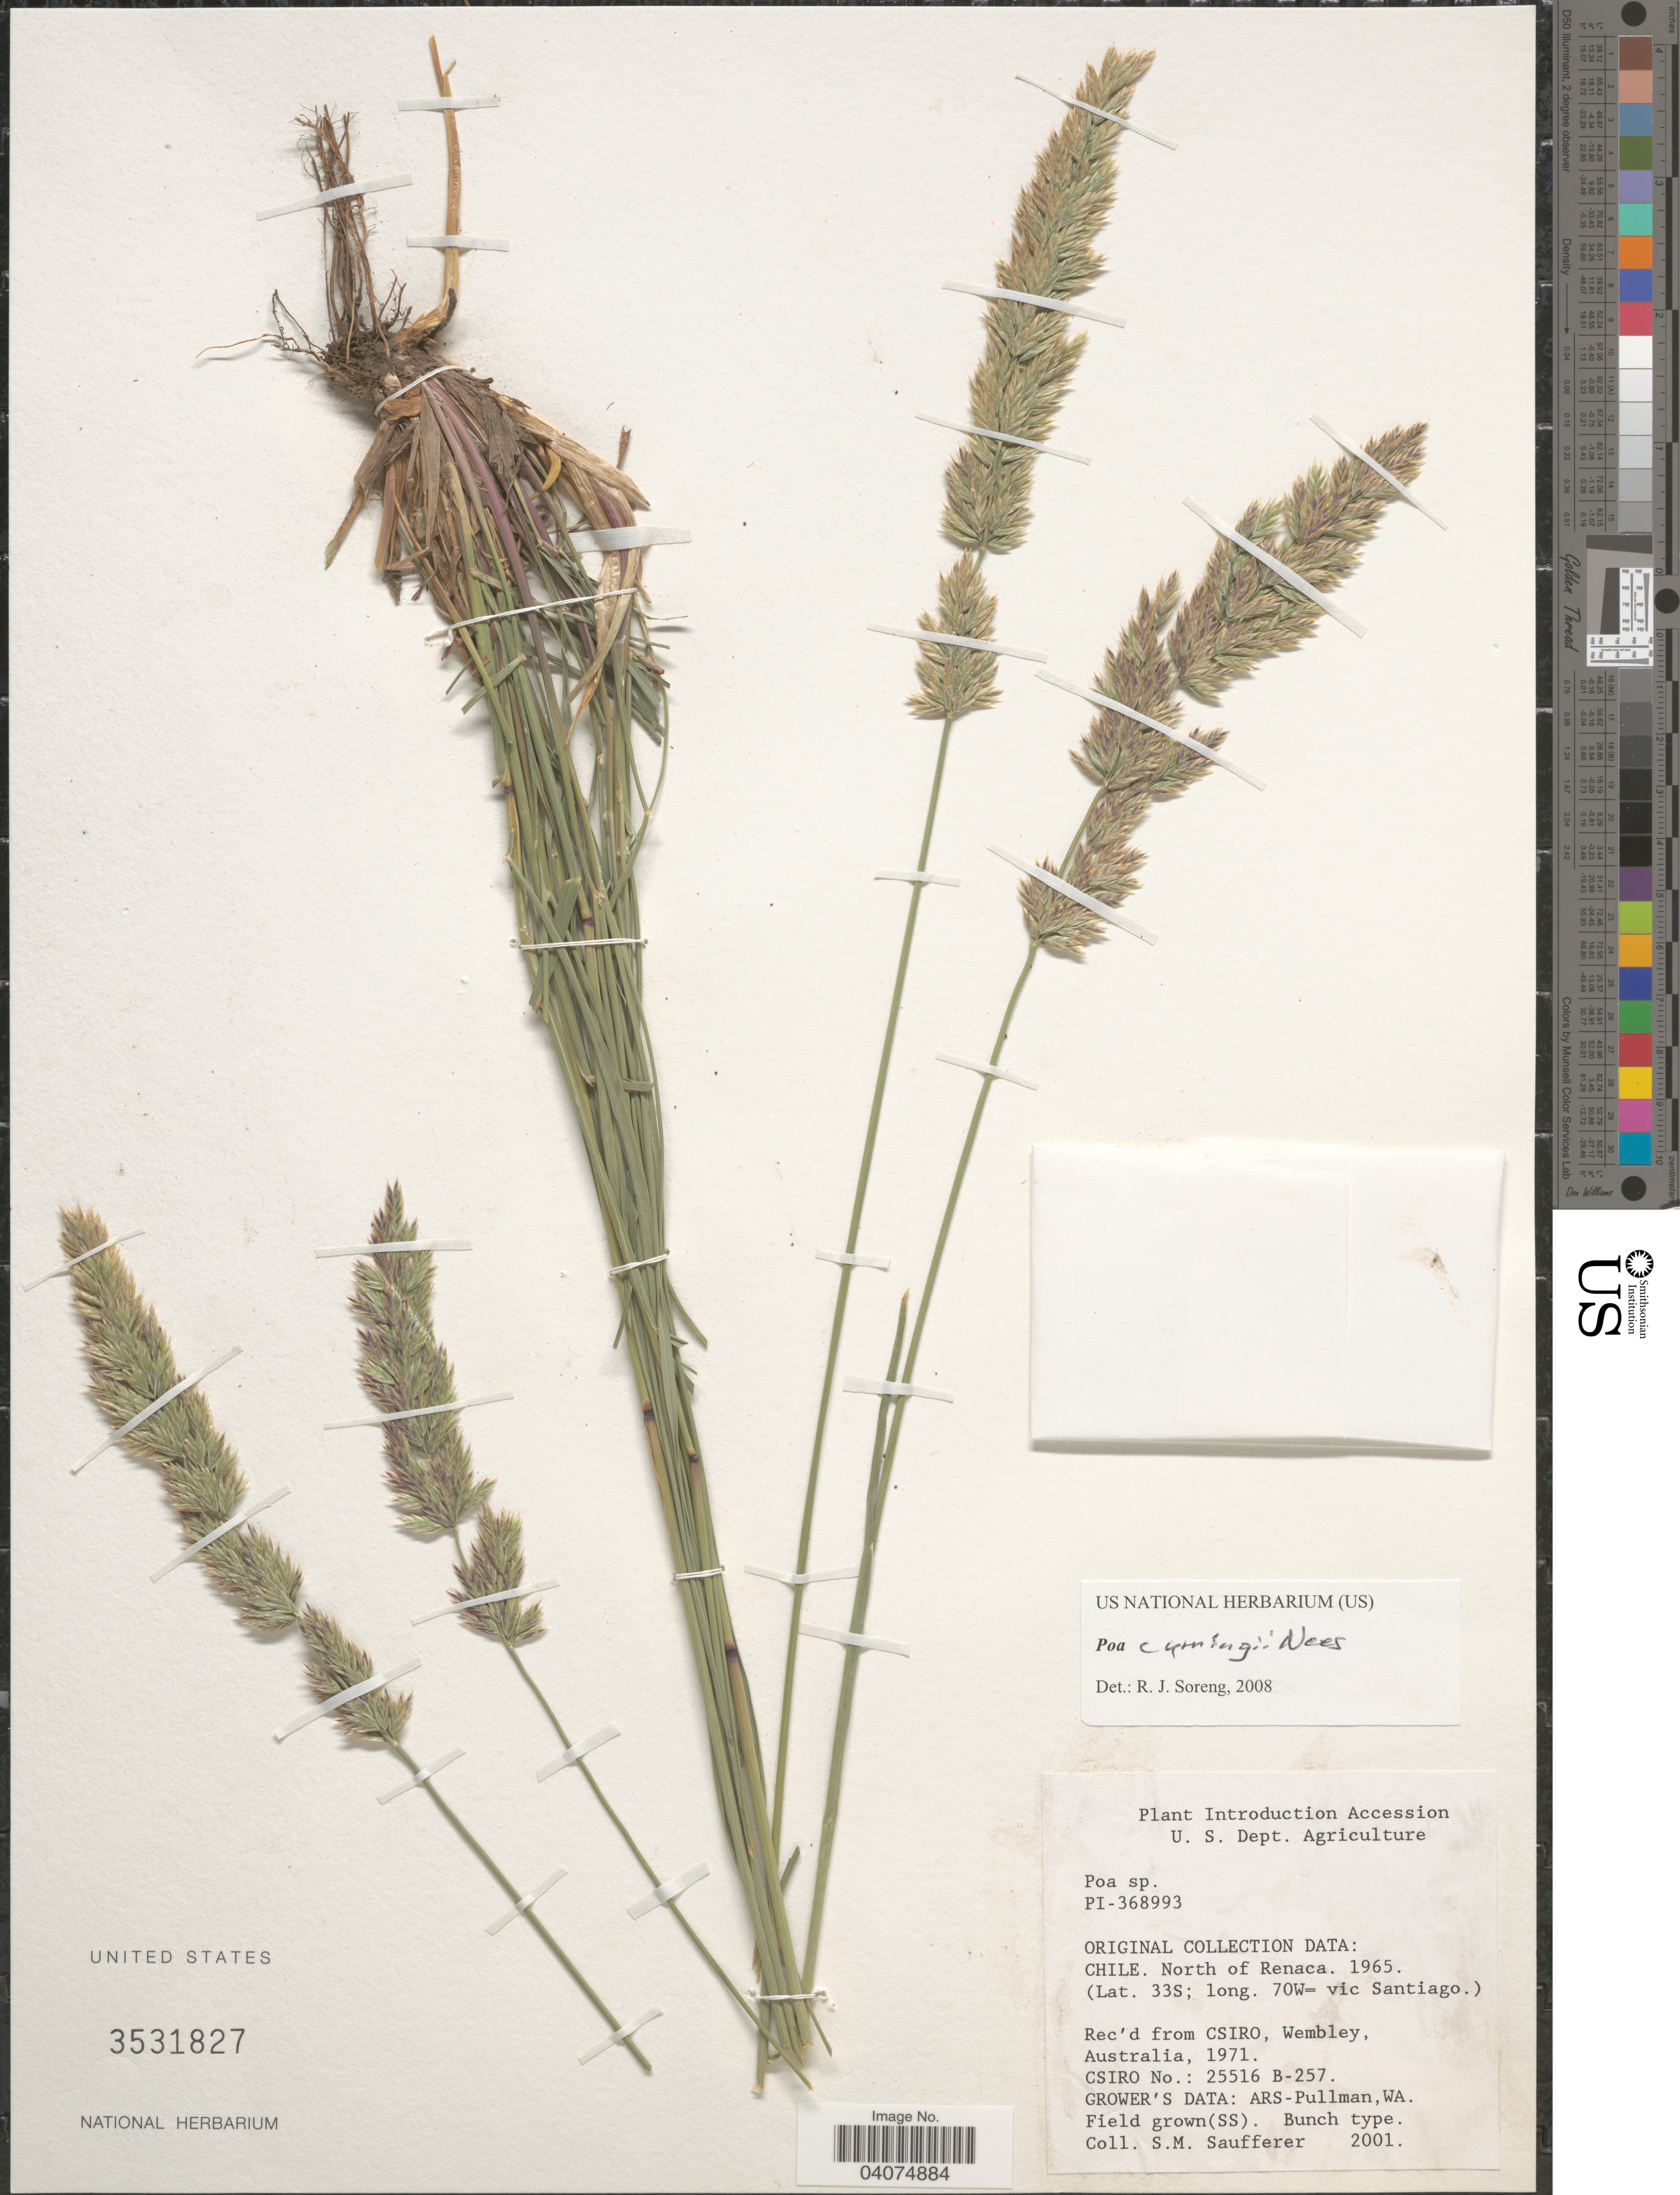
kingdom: Plantae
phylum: Tracheophyta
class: Liliopsida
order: Poales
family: Poaceae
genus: Poa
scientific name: Poa cumingii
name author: Trin.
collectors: S. Saufferer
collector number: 25516 B-257?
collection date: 2001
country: United States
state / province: Washington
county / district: Whitman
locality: ARS-Pullman.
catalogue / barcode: US 3531827